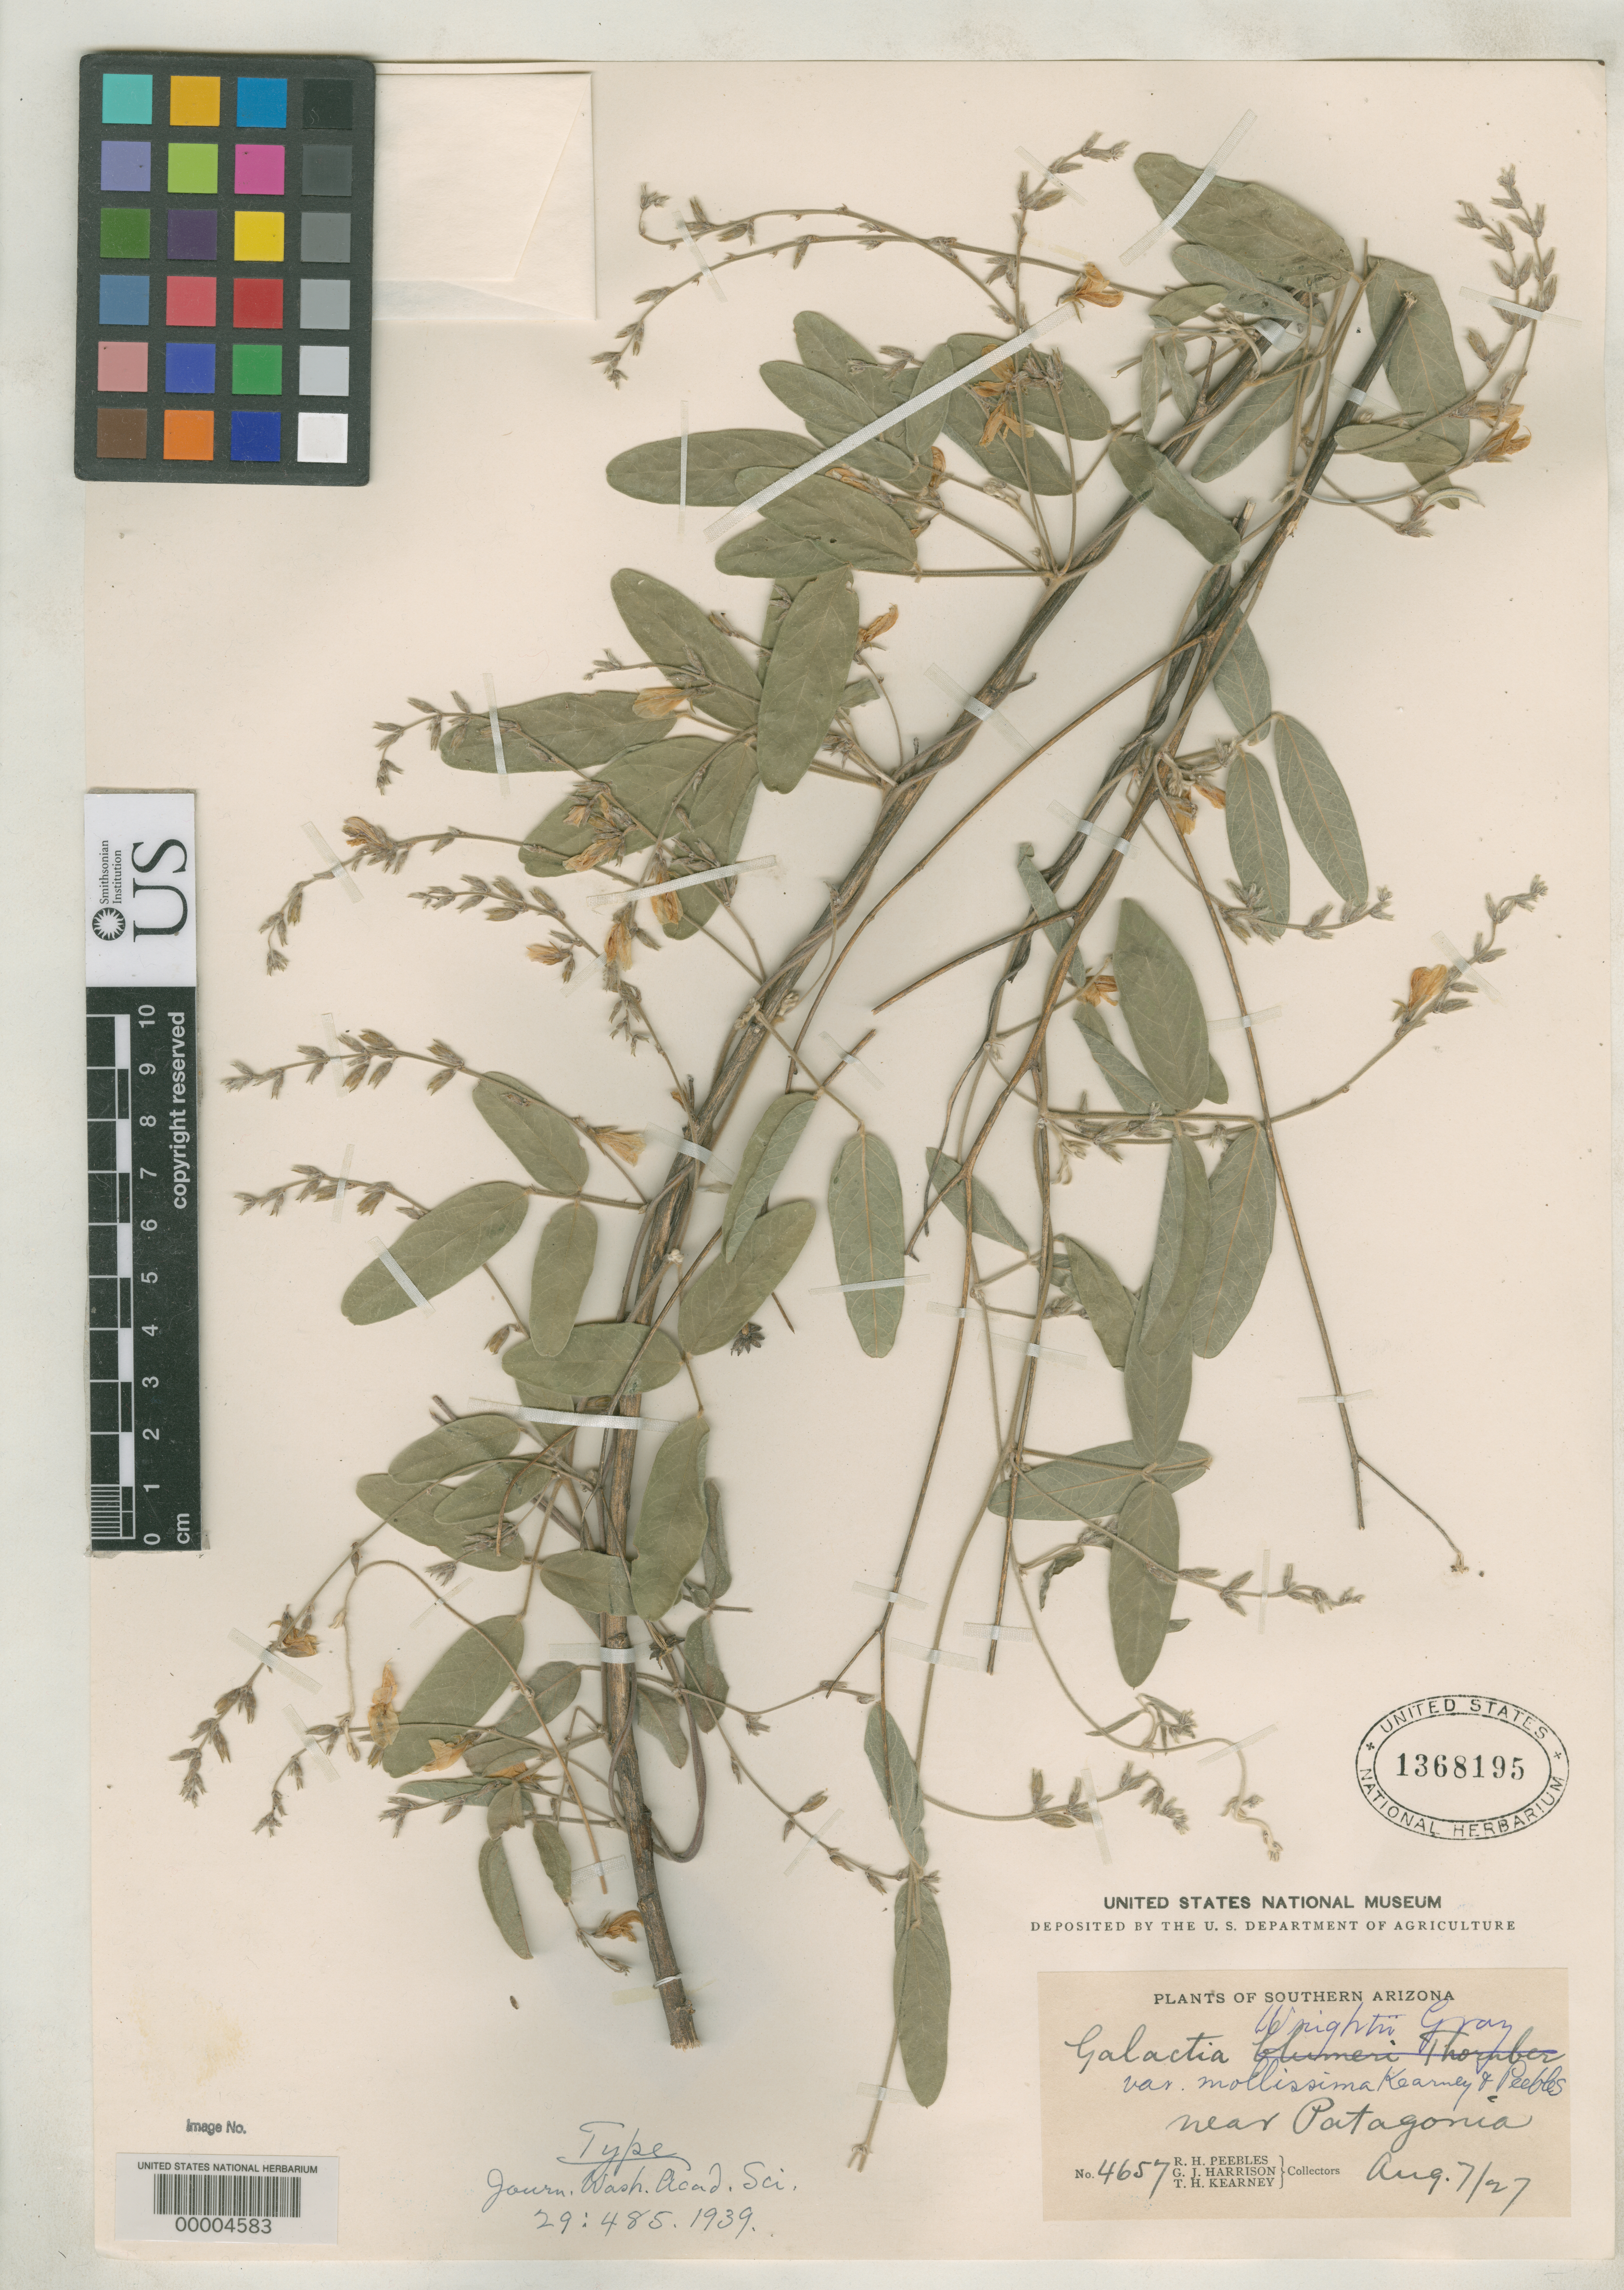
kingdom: Plantae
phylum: Tracheophyta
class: Magnoliopsida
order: Fabales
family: Fabaceae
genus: Galactia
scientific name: Galactia wrightii var. mollissima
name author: Kearney & Peebles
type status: Possible Holotype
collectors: R. H. Peebles, G. J. Harrison & T. H. Kearney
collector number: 4657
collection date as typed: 07 Aug 1927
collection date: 1927-08-07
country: United States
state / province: Arizona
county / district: Santa Cruz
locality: Near Patagonia.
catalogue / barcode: US 1368195